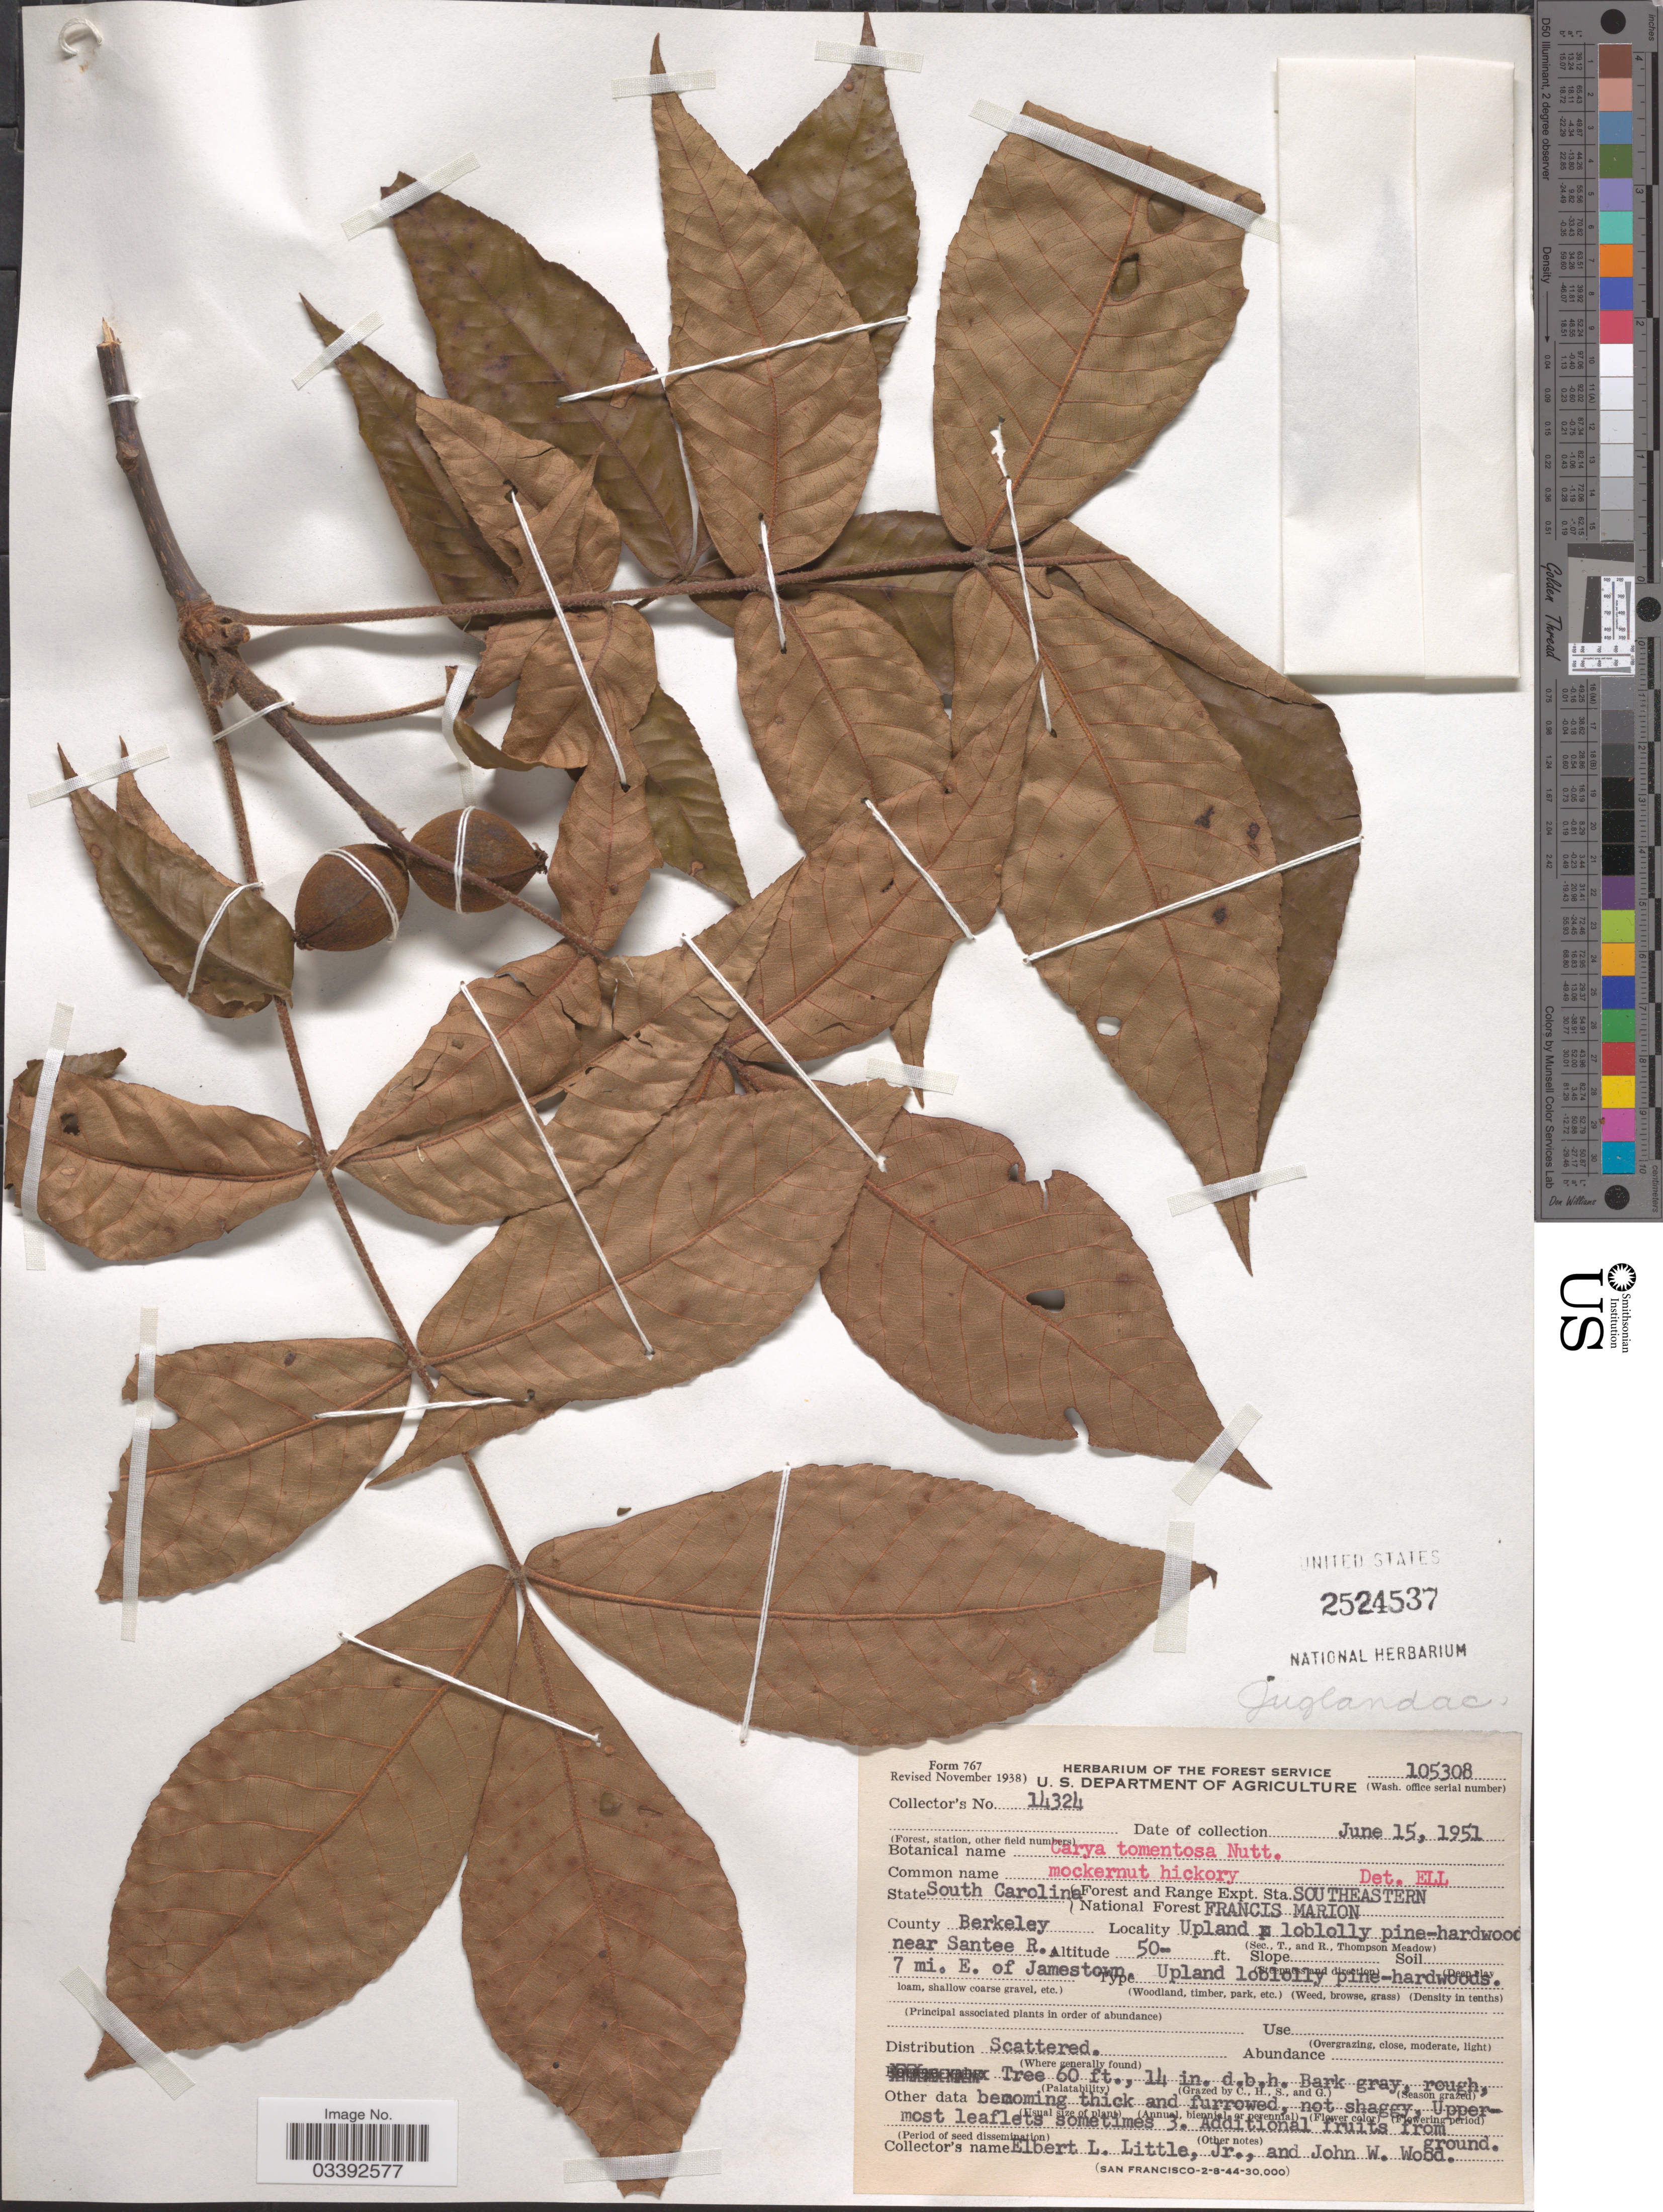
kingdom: Plantae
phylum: Tracheophyta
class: Magnoliopsida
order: Fagales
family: Juglandaceae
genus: Carya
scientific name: Carya tomentosa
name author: (Lam.) Nutt.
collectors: E. L. Little & J. Wood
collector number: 14324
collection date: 1951-06-15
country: United States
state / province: South Carolina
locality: Forest and Range Expt. Sta. Southeastern. National Forest Francis Marion. County Berkeley. Upland loblolly pine-hardwood near Santee R. 7 mi. E. of Jamestown.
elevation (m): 15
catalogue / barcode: US 2524537